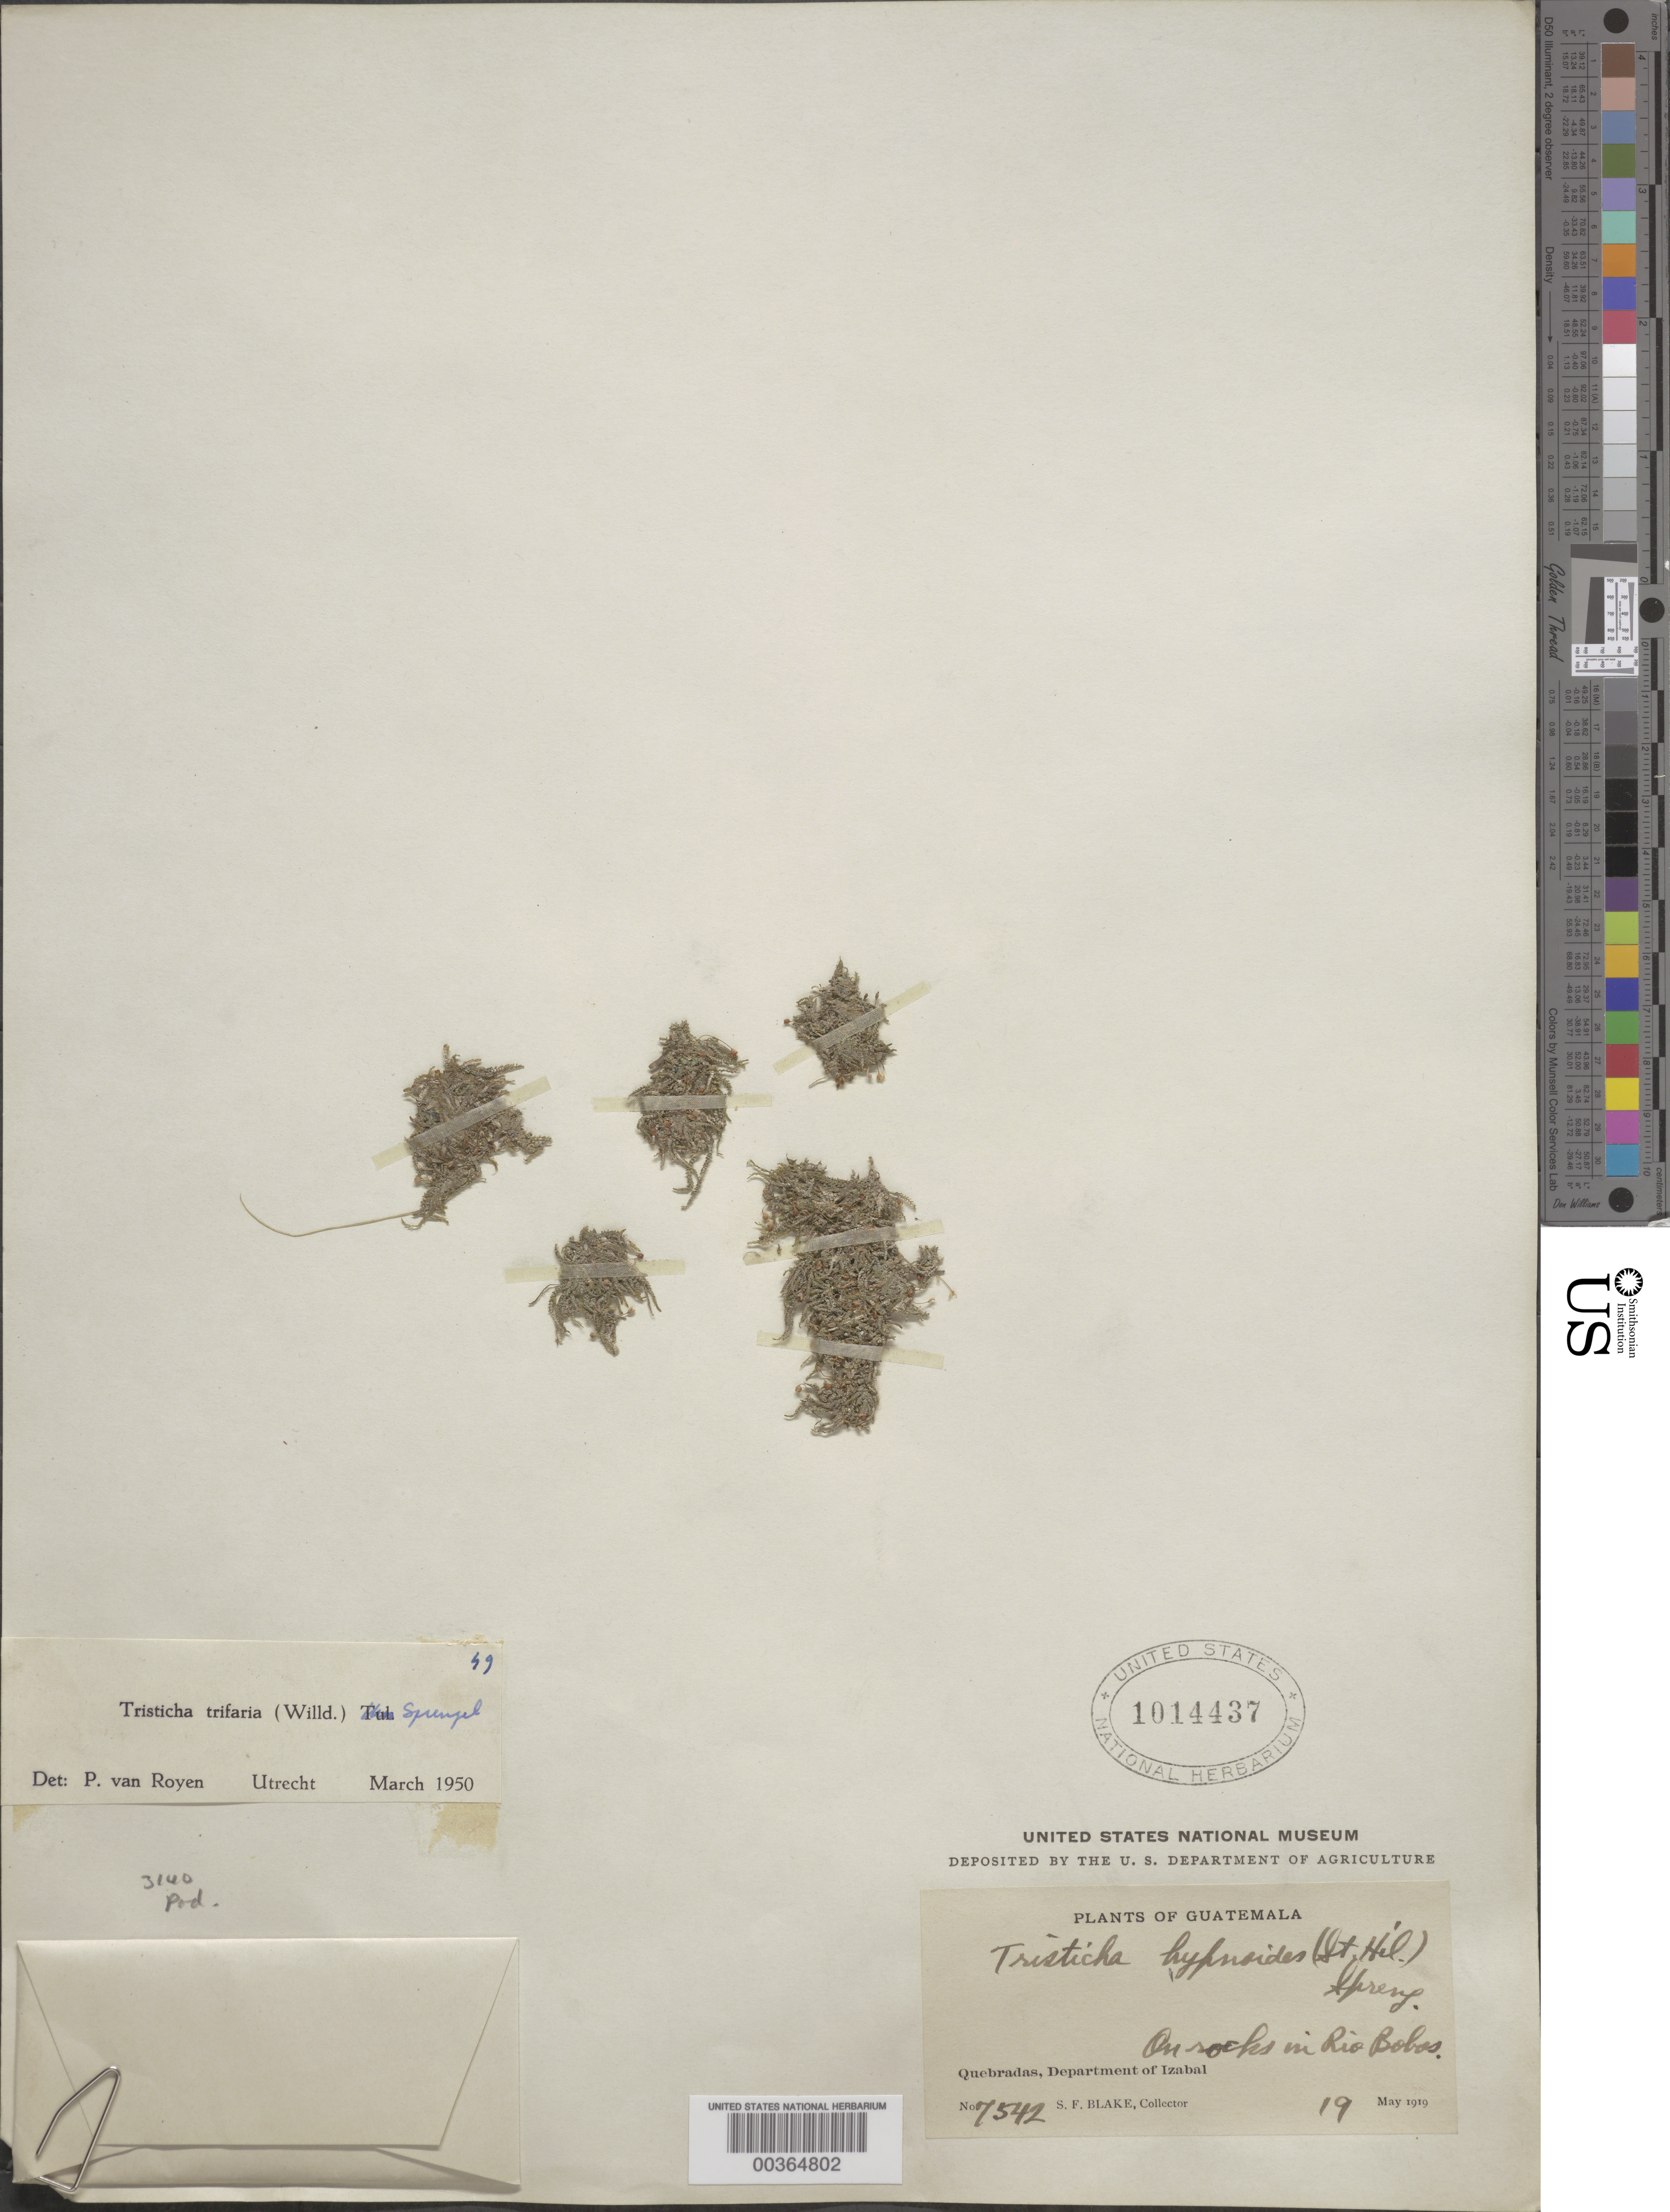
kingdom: Plantae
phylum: Tracheophyta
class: Magnoliopsida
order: Malpighiales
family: Podostemaceae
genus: Tristicha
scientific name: Tristicha trifaria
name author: (Willd.) Spreng.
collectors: S. Blake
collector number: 7542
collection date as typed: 19 May 1919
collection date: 1919-05-19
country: Guatemala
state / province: Izabal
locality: Rio Bobos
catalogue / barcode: US 1014437